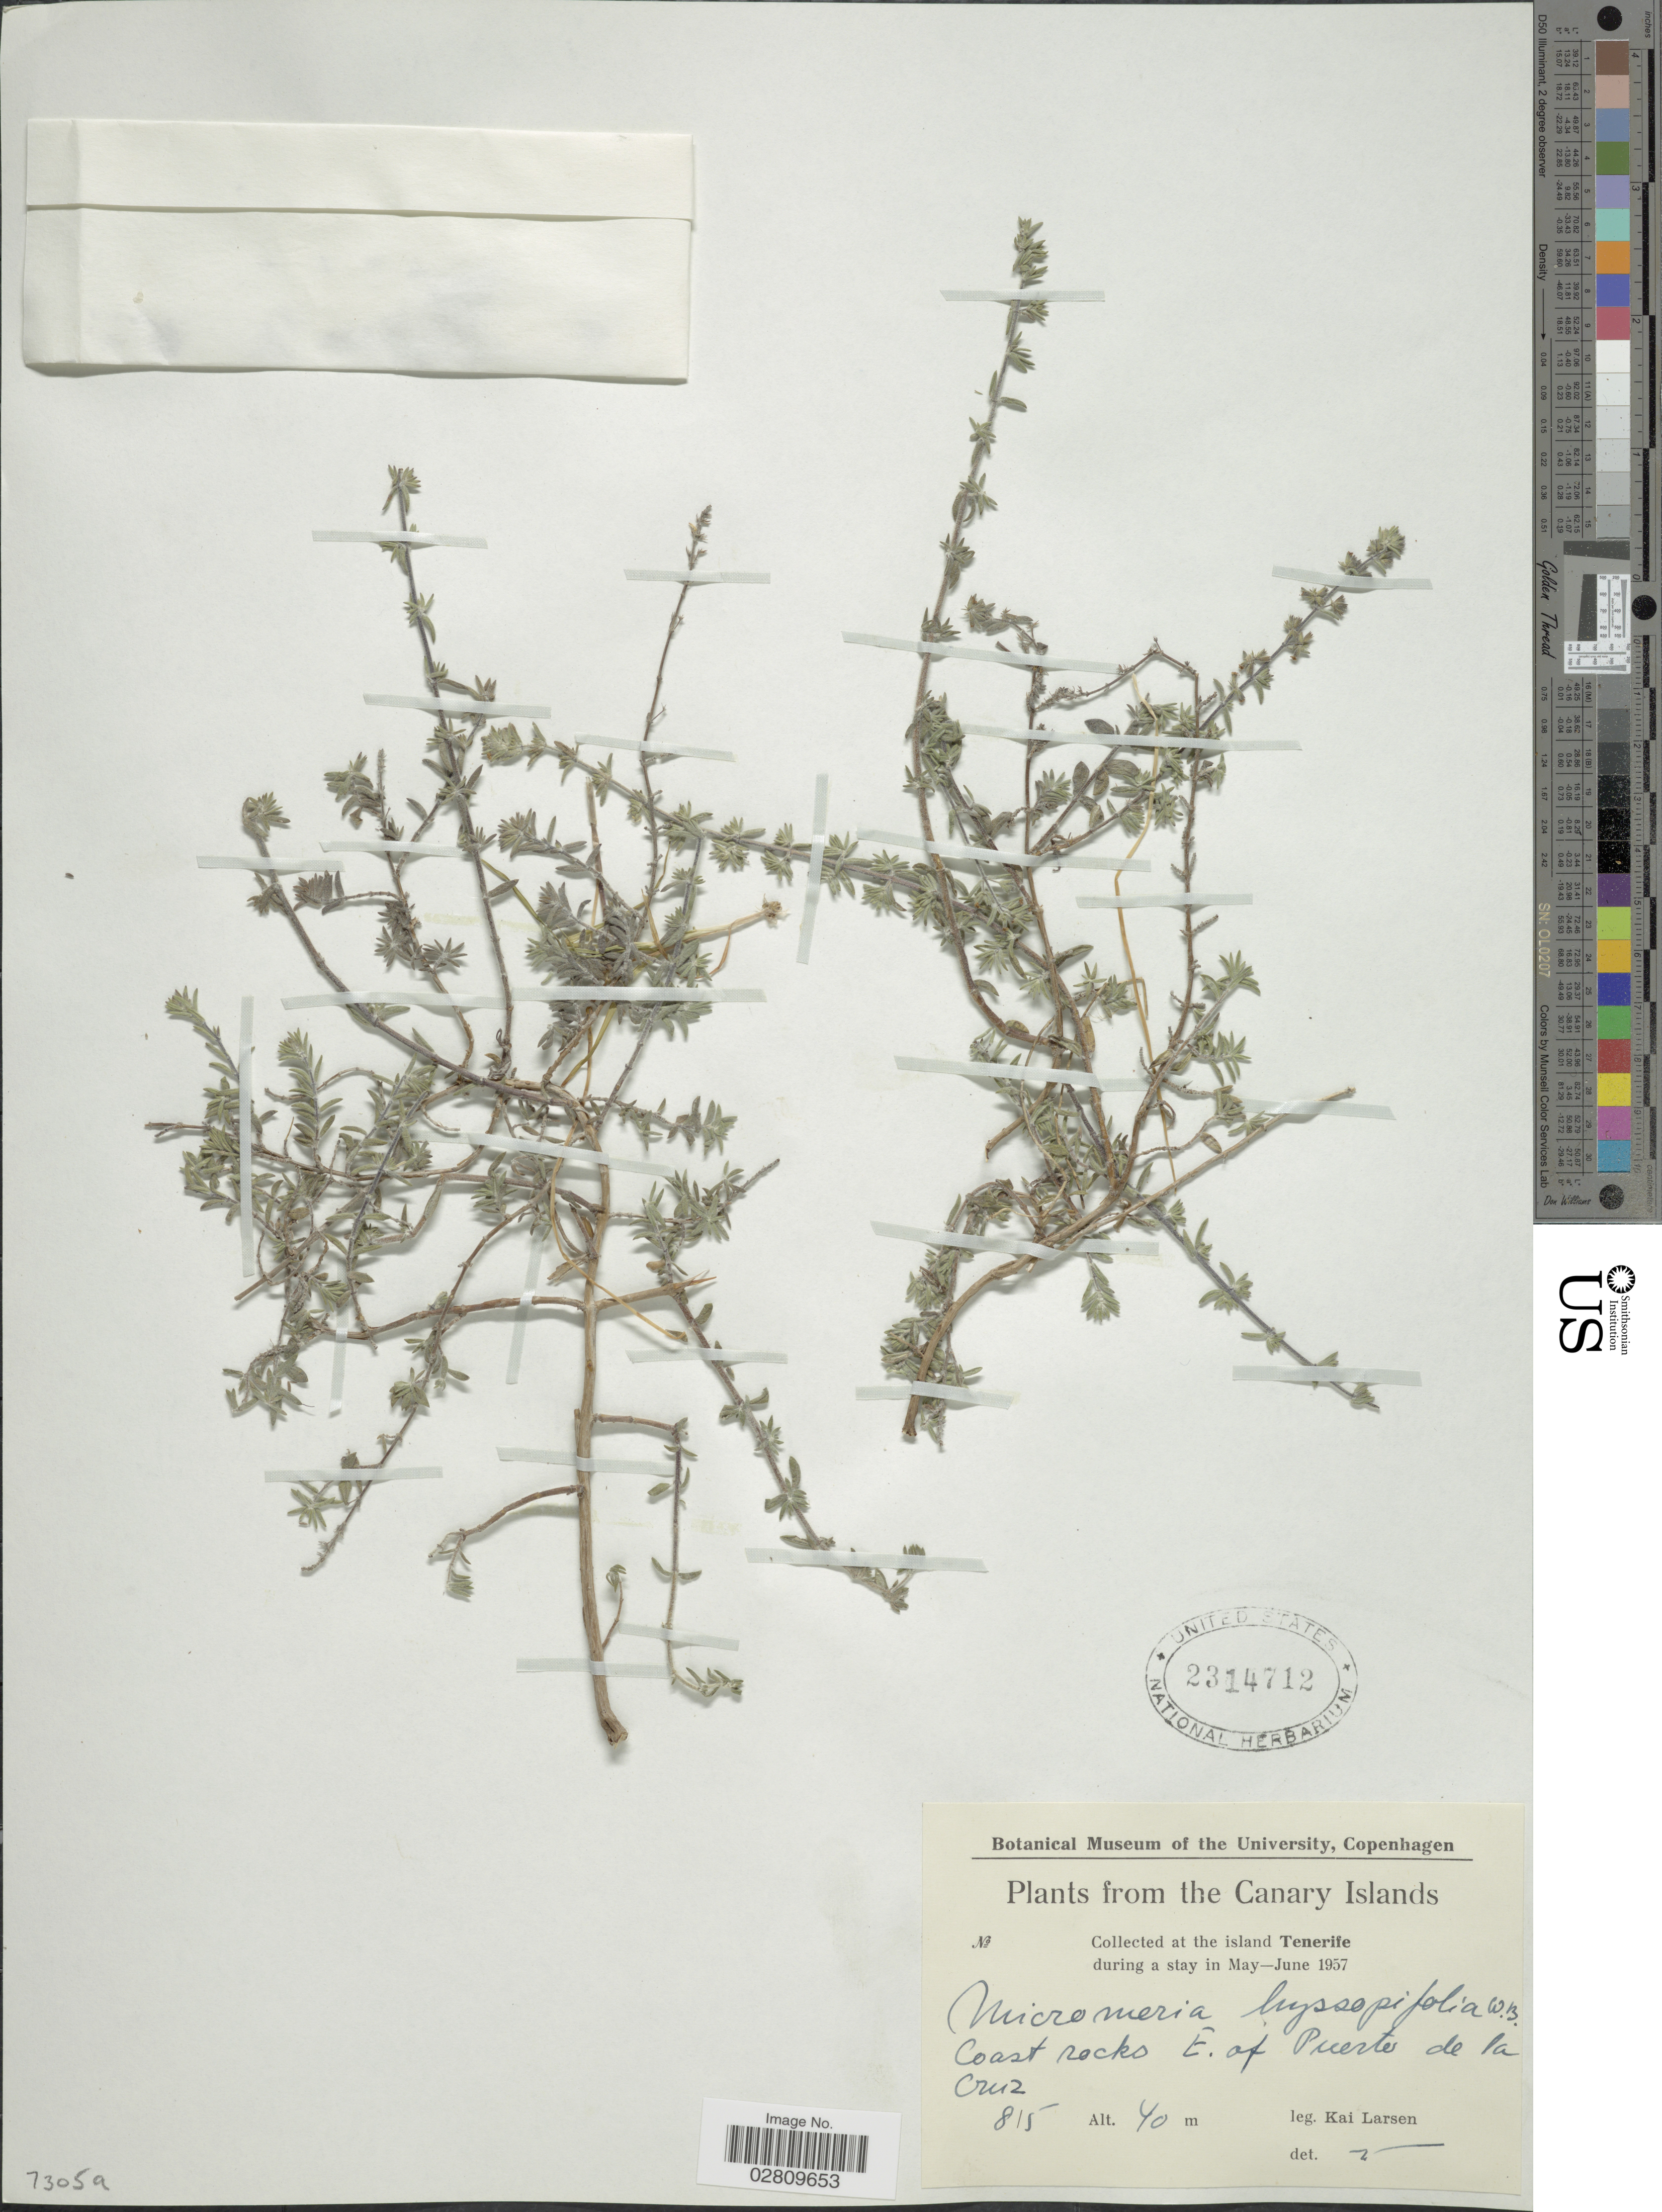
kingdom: Plantae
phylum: Tracheophyta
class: Magnoliopsida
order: Lamiales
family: Lamiaceae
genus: Micromeria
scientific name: Micromeria hyssopifolia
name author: D.A. Webb & Berthel.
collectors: K. Larsen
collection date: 1957-05-08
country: Spain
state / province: Canarias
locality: Canary Islands. At the island Tenerife. Coast rocks E. of Puerto de la Cruz.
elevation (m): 40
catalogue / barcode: US 2314712